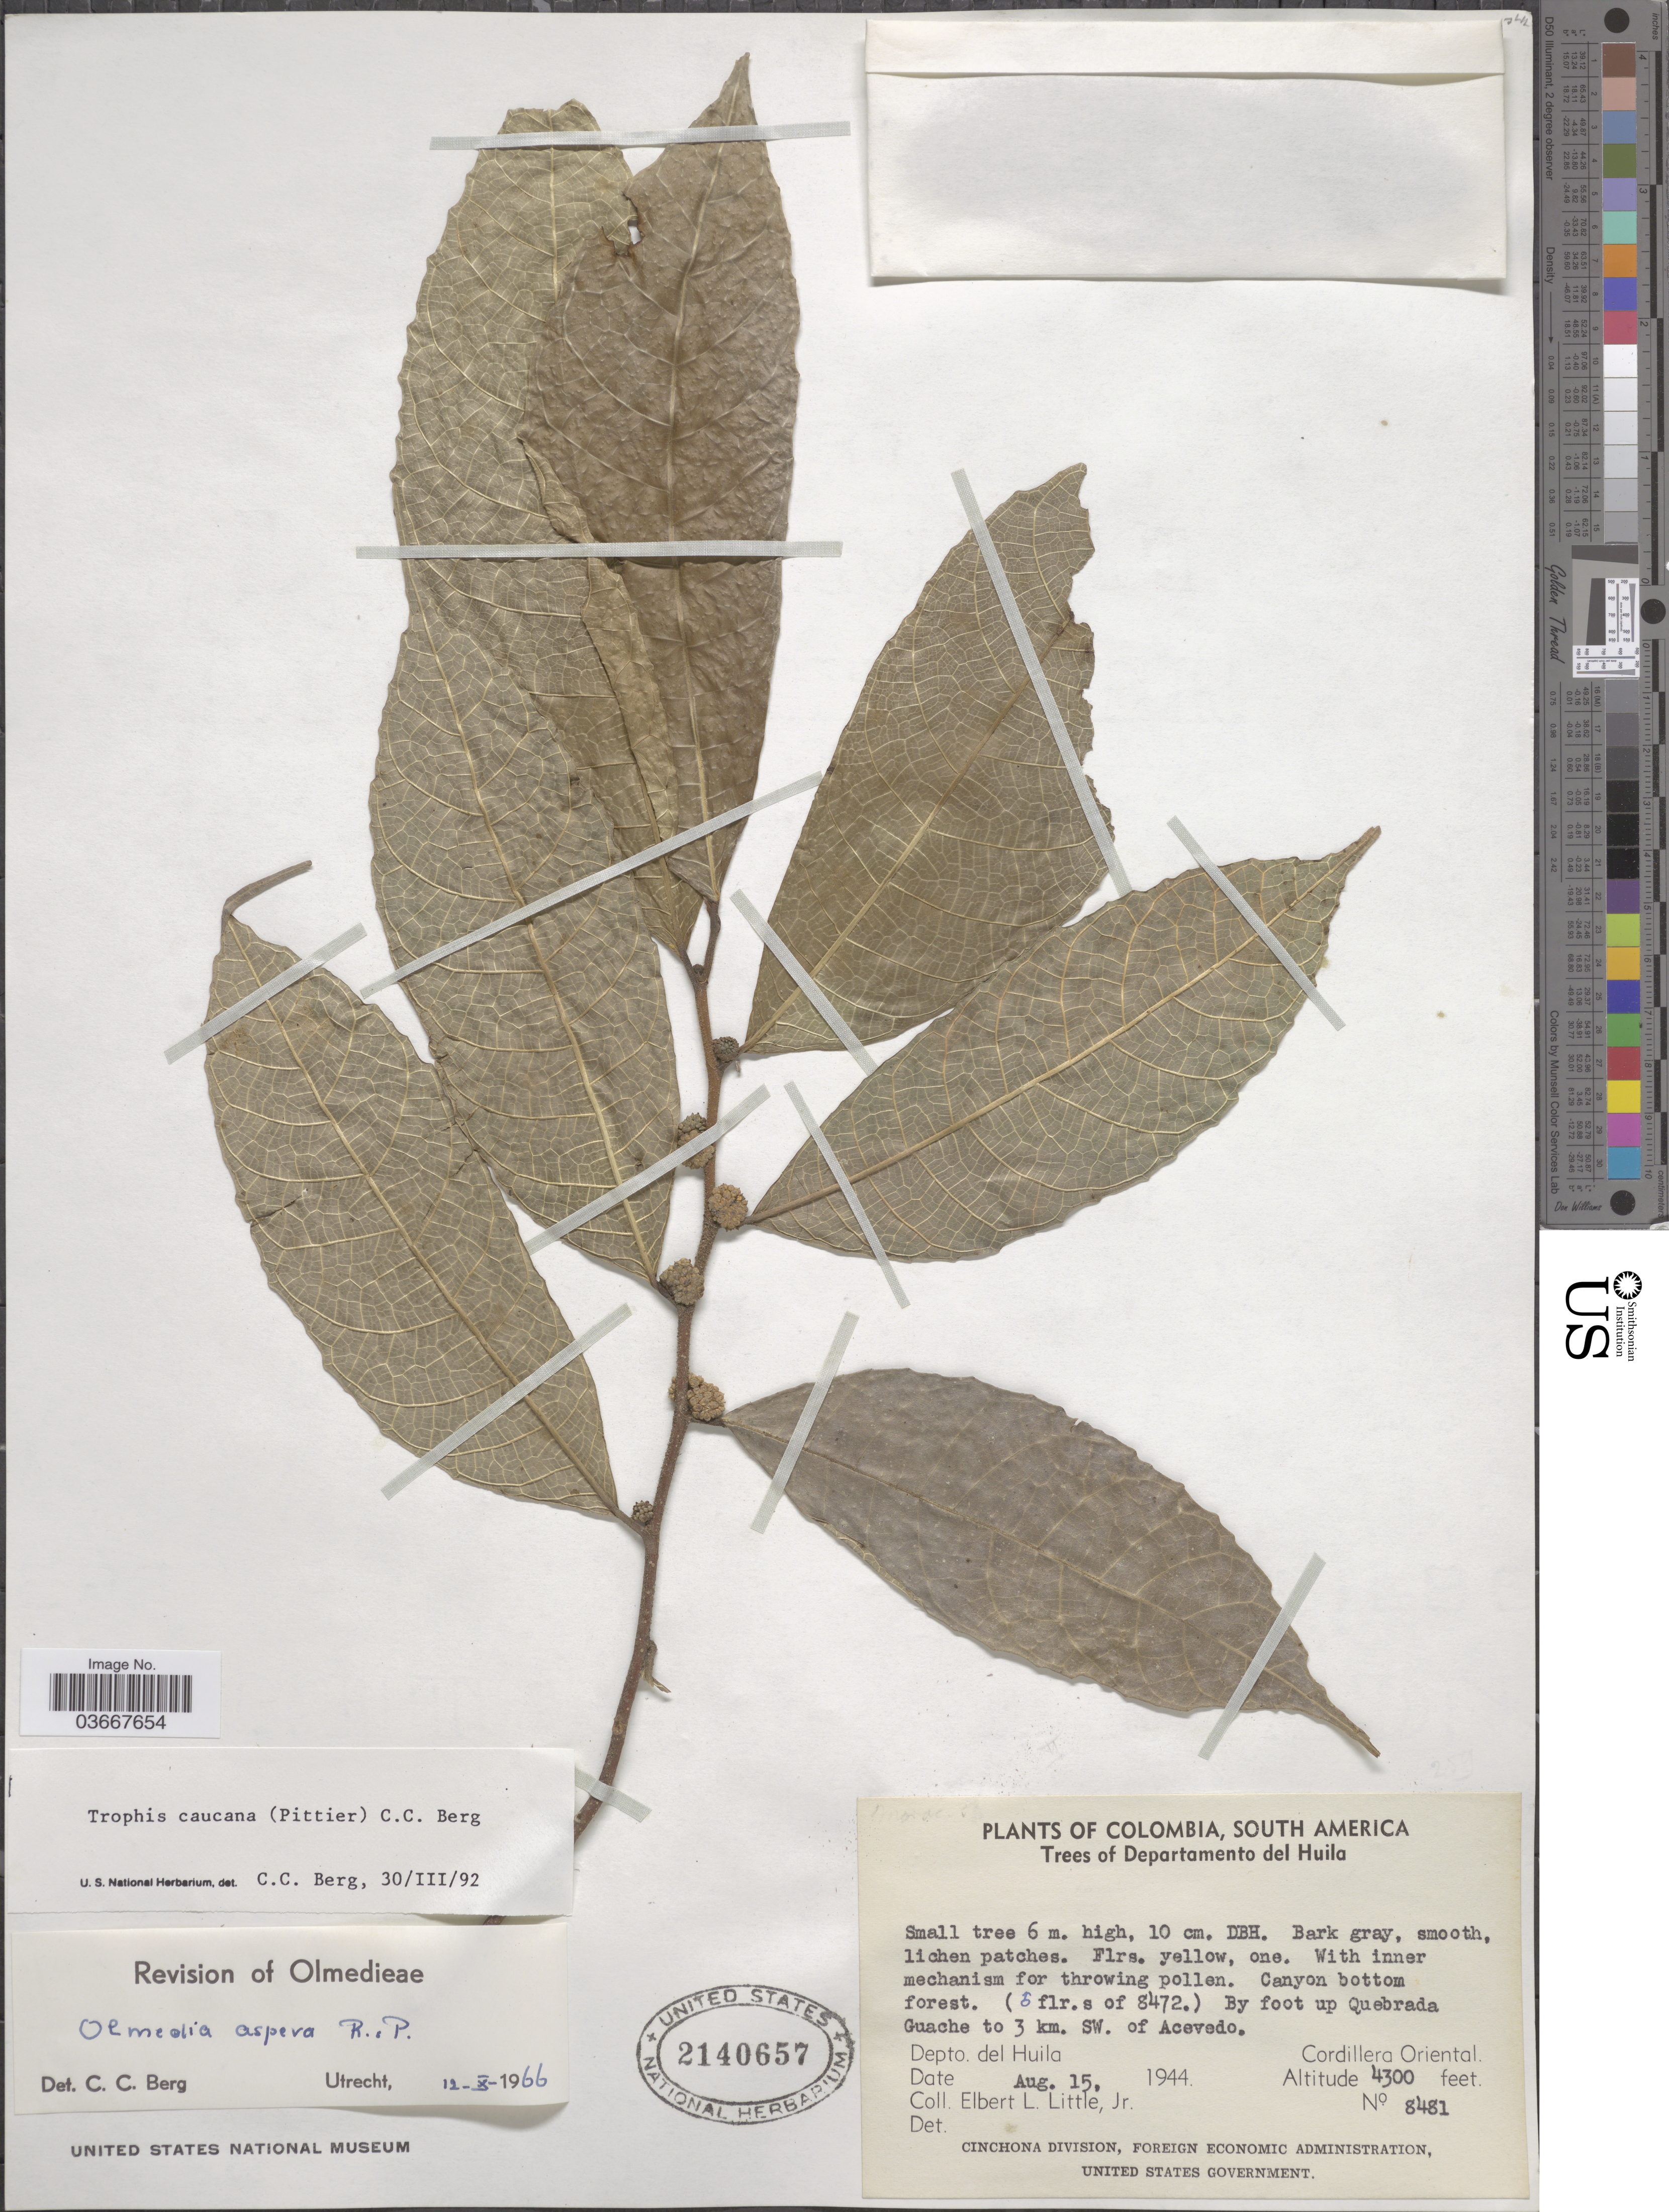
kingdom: Plantae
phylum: Tracheophyta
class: Magnoliopsida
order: Rosales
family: Moraceae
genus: Olmedia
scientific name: Olmedia aspera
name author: Ruiz & Pav.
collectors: E. L. Little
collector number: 8481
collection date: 1944-08-15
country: Colombia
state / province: Huila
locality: By foot up Quebrada Guache to 3 km. SW. of Acevedo. Depto. del Huila. Cordillera Oriental.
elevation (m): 1311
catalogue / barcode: US 2140657